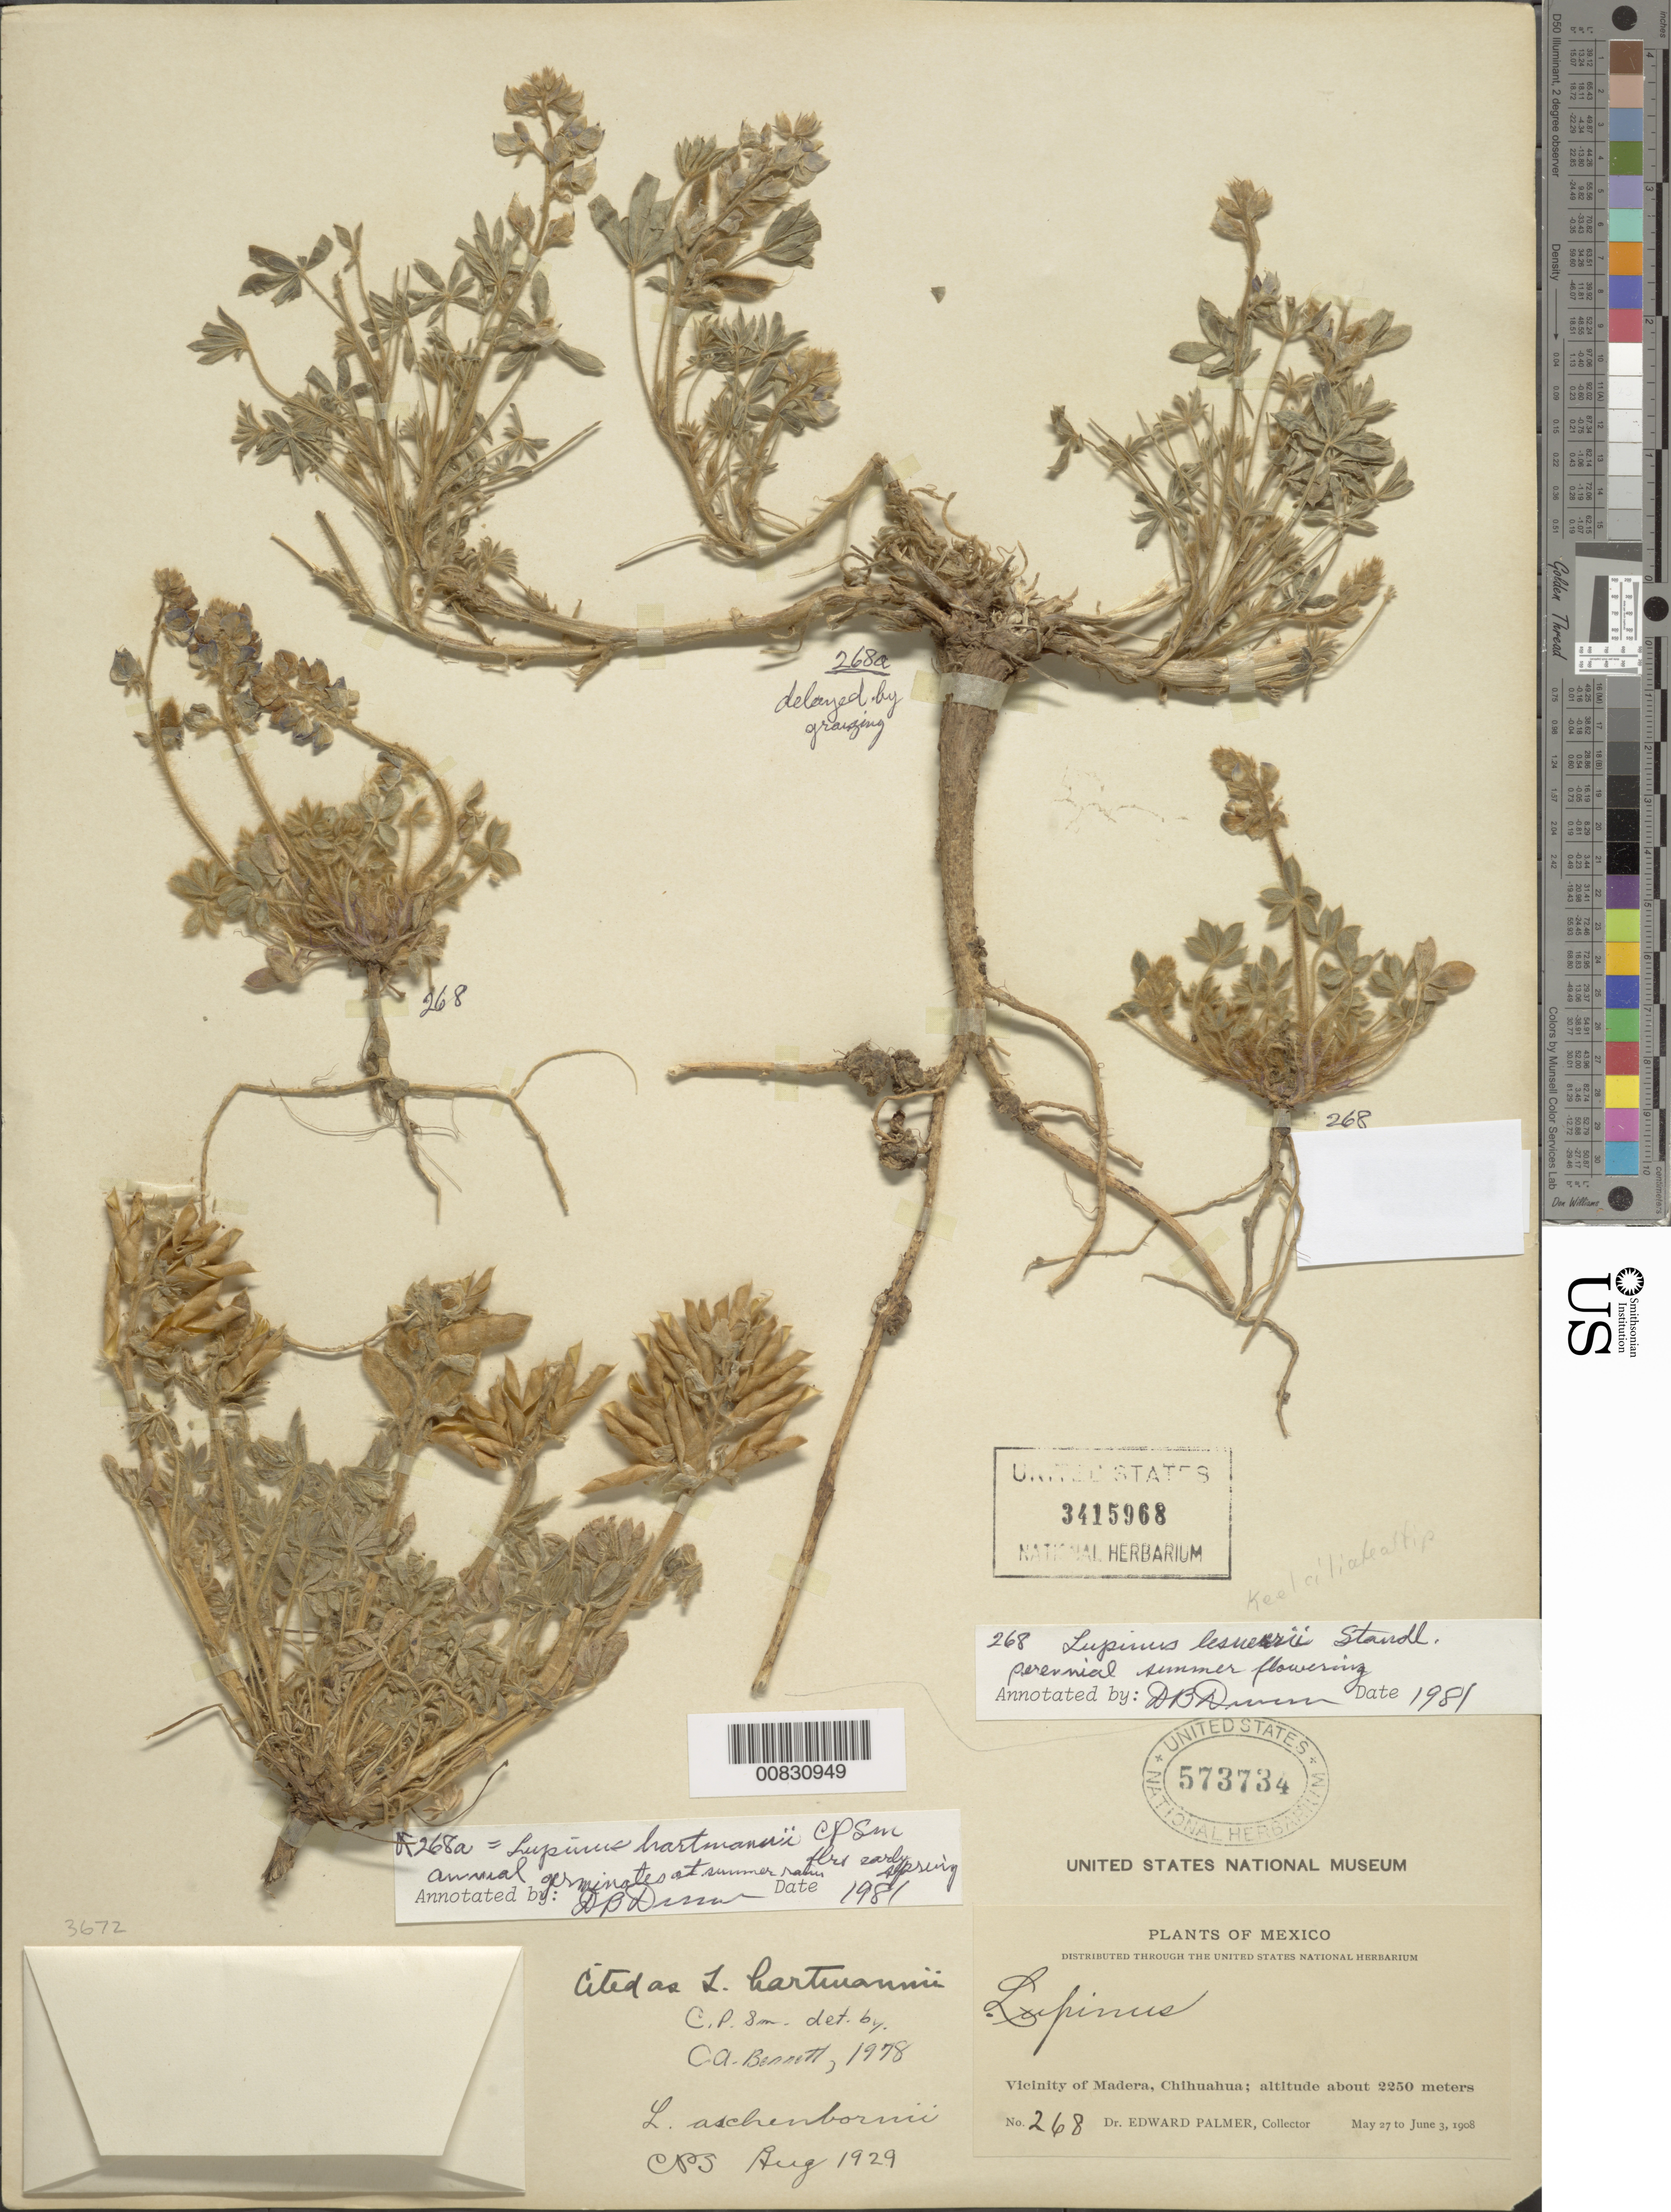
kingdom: Plantae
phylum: Tracheophyta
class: Magnoliopsida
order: Fabales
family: Fabaceae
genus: Lupinus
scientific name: Lupinus hartmannii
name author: C.P. Sm.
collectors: E. Palmer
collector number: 268a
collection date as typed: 27 May 1908 to 03 Jun 1908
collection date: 1908-05-27/1908-06-03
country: Mexico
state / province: Chihuahua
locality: Vicinity of Madera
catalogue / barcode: US 573734